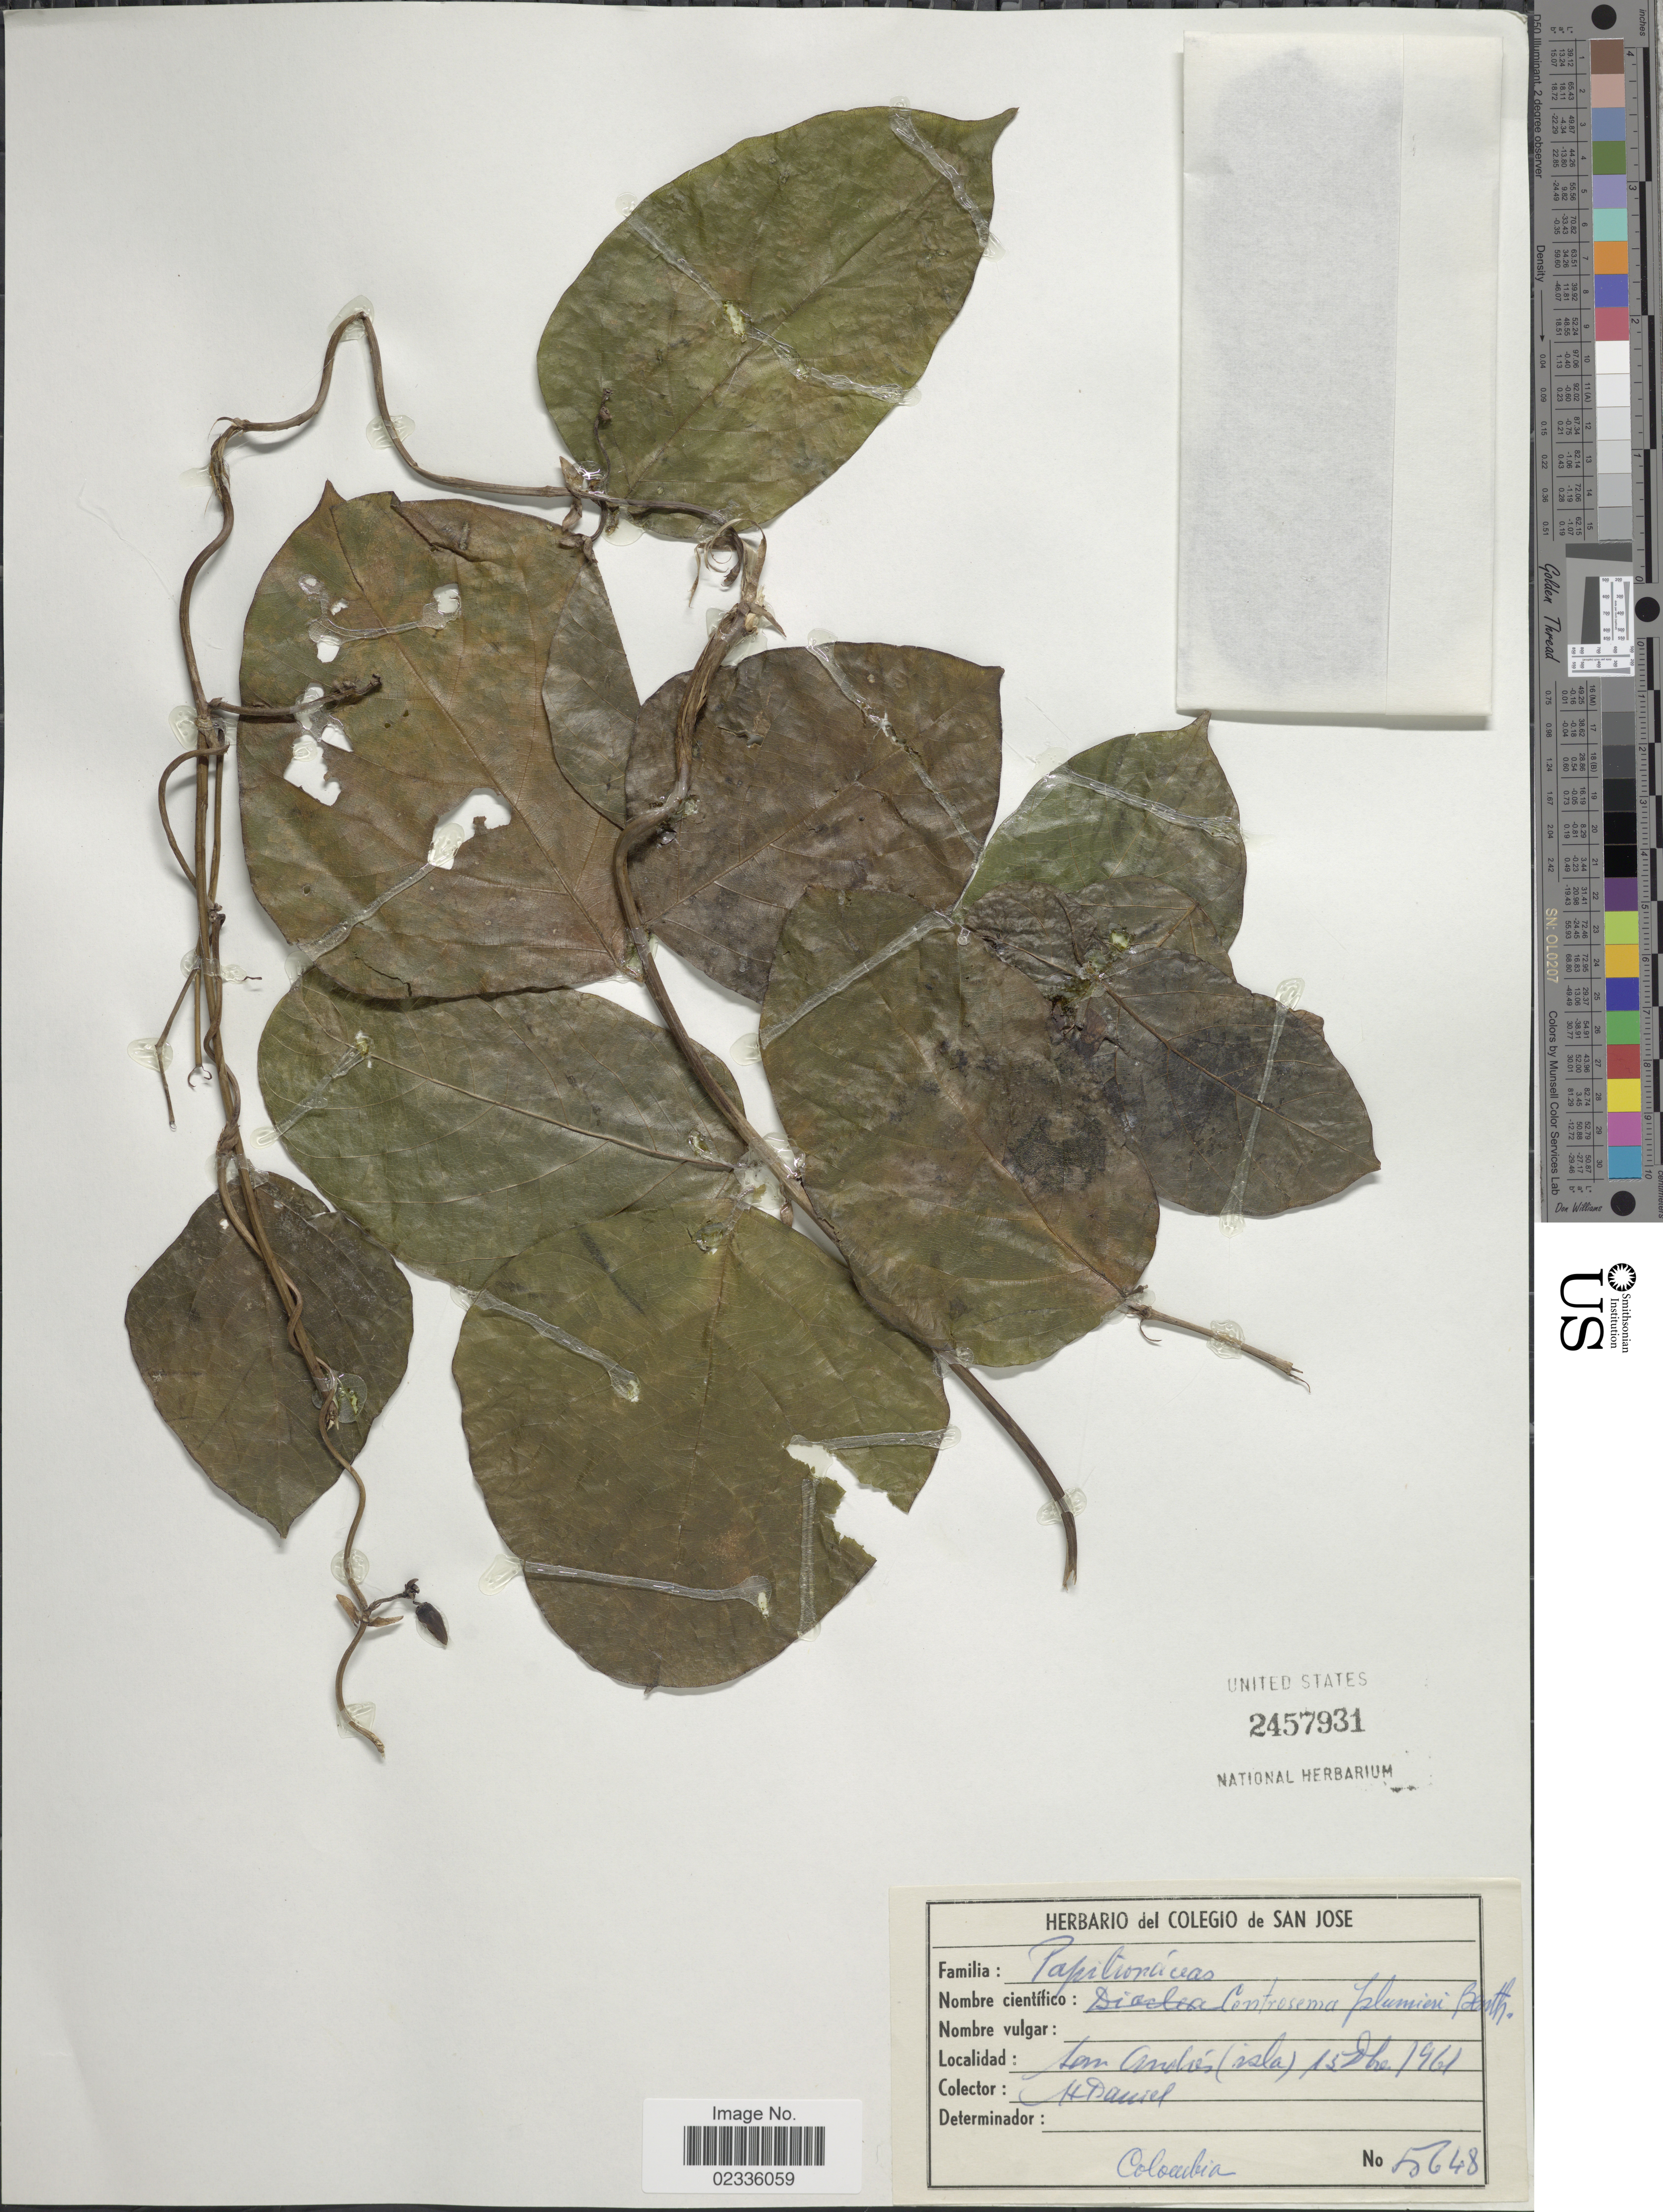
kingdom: Plantae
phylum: Tracheophyta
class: Magnoliopsida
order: Fabales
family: Fabaceae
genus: Centrosema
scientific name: Centrosema plumieri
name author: (Turpin ex Pers.) Benth.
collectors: H. Daniel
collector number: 5648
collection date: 1961-12-15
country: Colombia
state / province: San Andres y Providencia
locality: San Andrés (isla)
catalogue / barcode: US 2457931